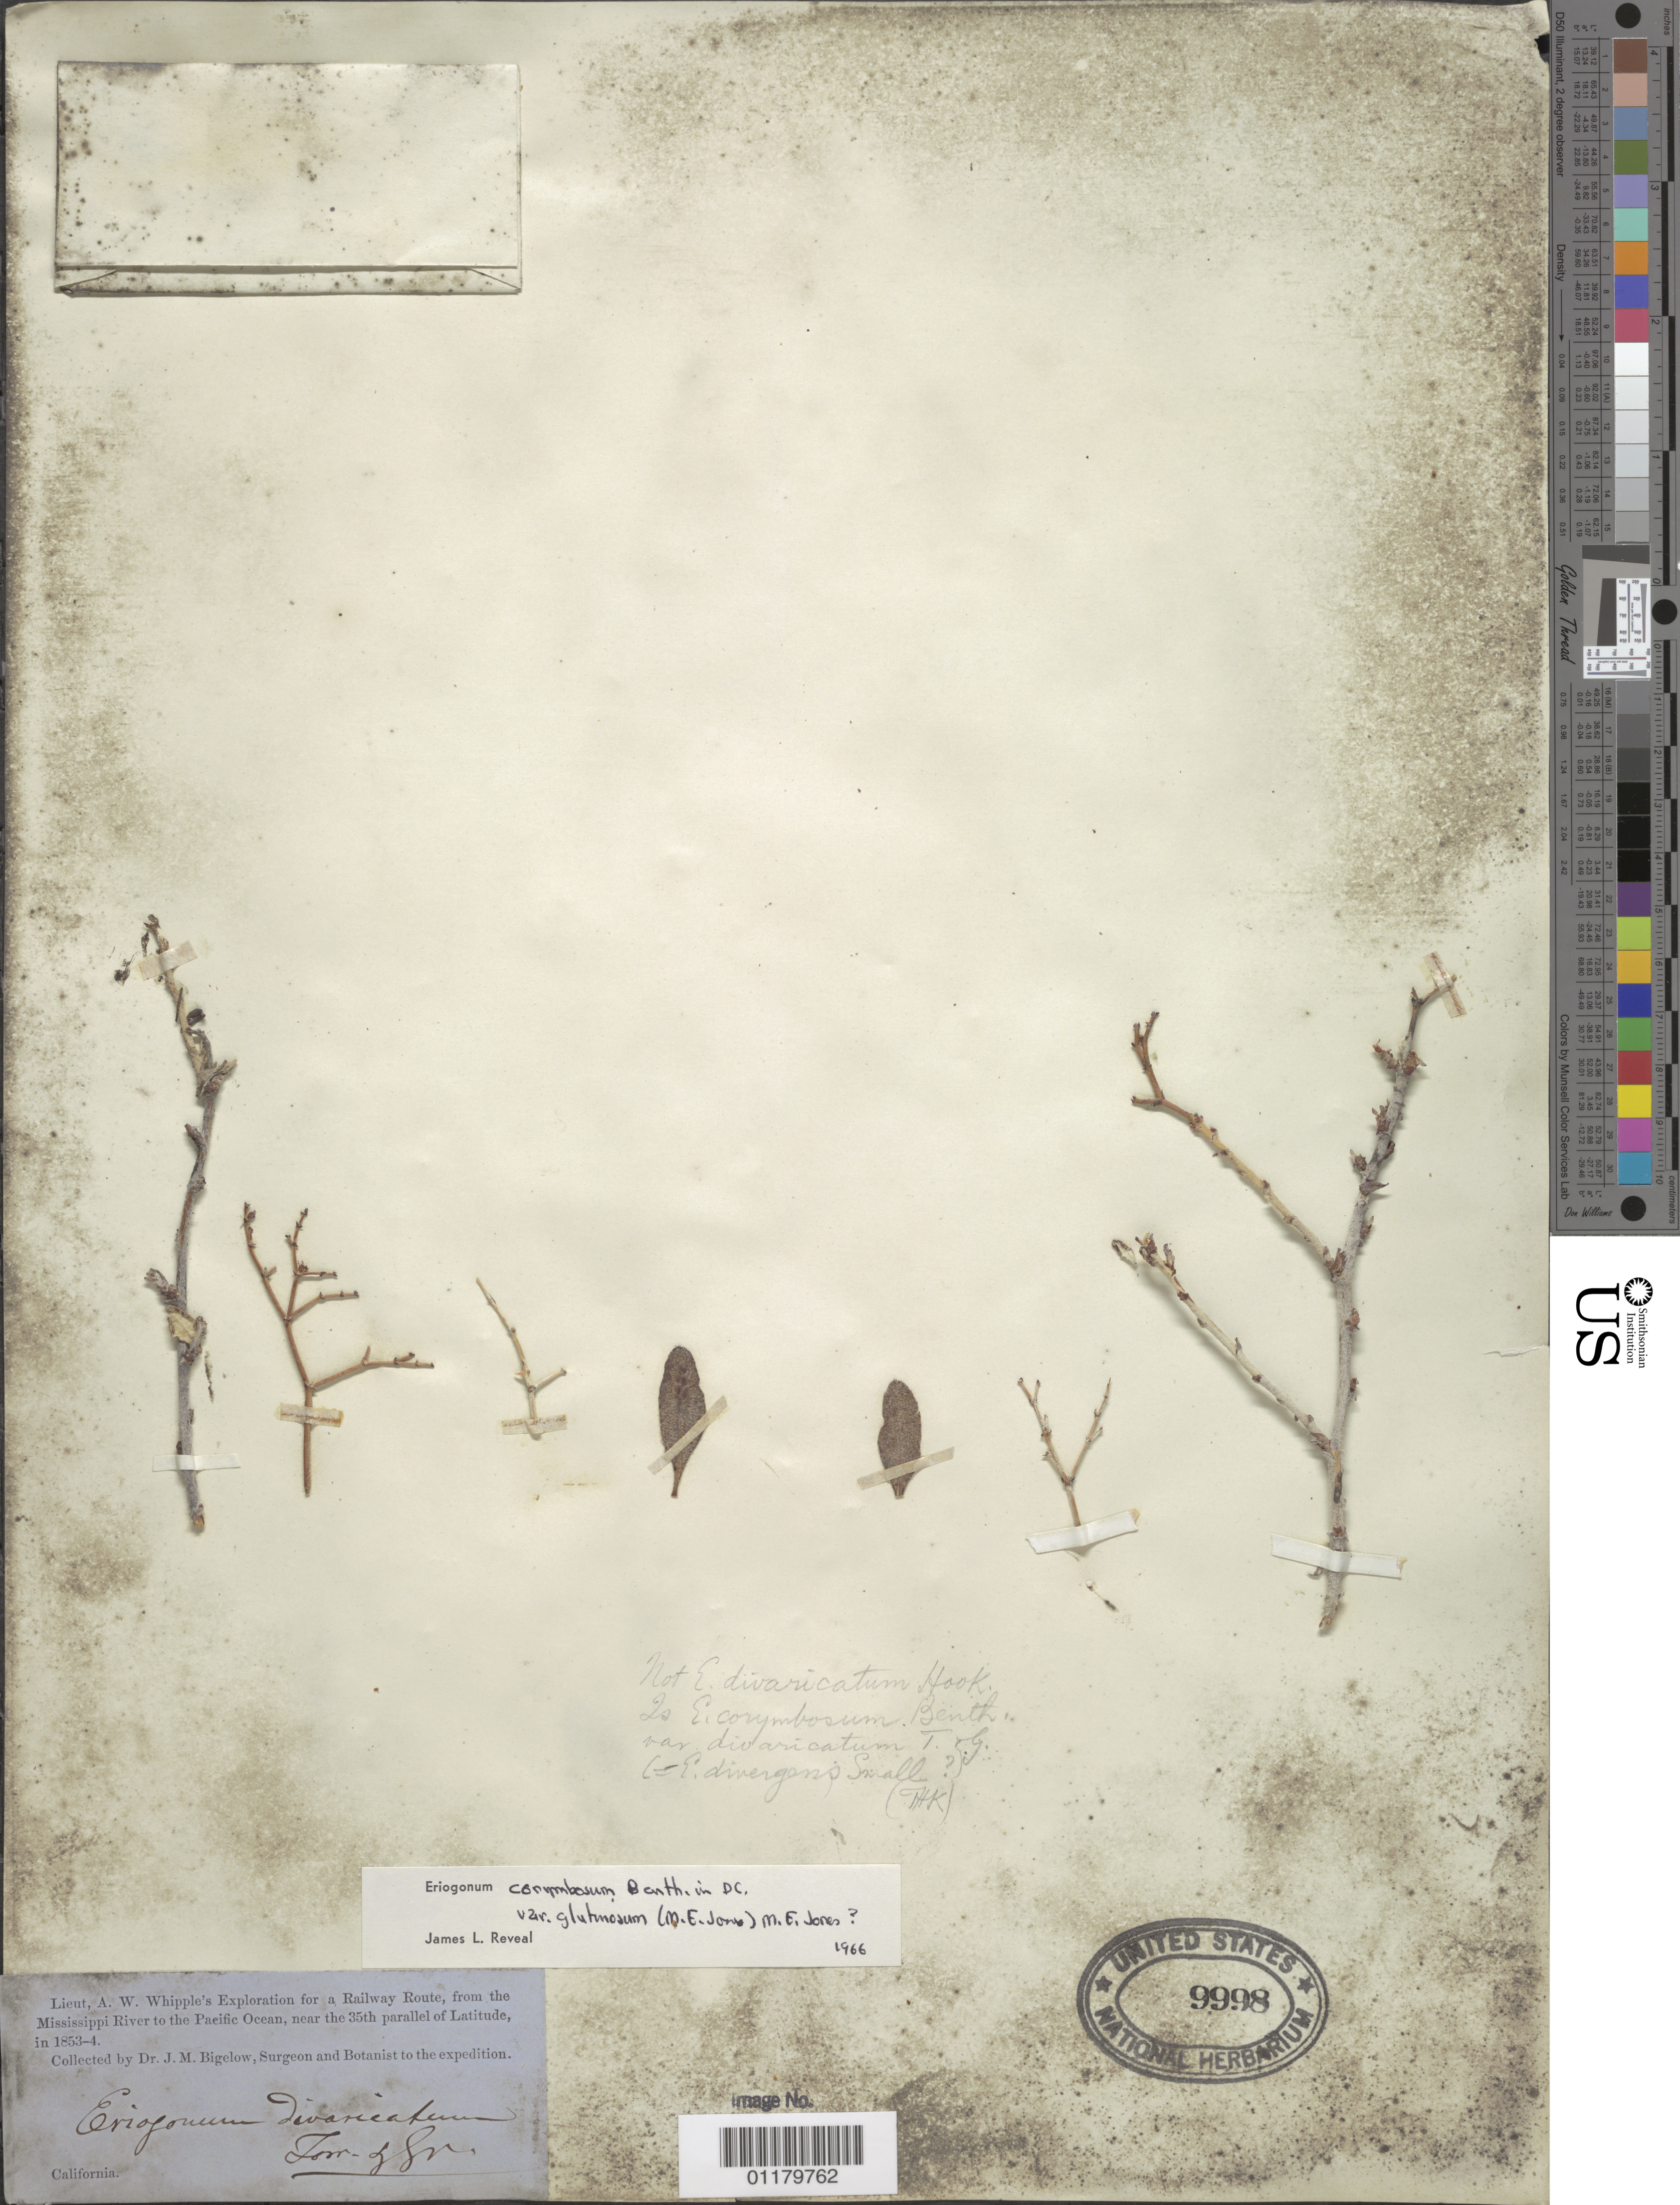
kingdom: Plantae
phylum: Tracheophyta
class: Magnoliopsida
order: Caryophyllales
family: Polygonaceae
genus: Eriogonum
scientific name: Eriogonum corymbosum var. glutinosum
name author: (M.E. Jones) M.E. Jones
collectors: J. M. Bigelow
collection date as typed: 1853 to -- --- 1854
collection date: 1853/1854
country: United States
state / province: California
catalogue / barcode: US 9998